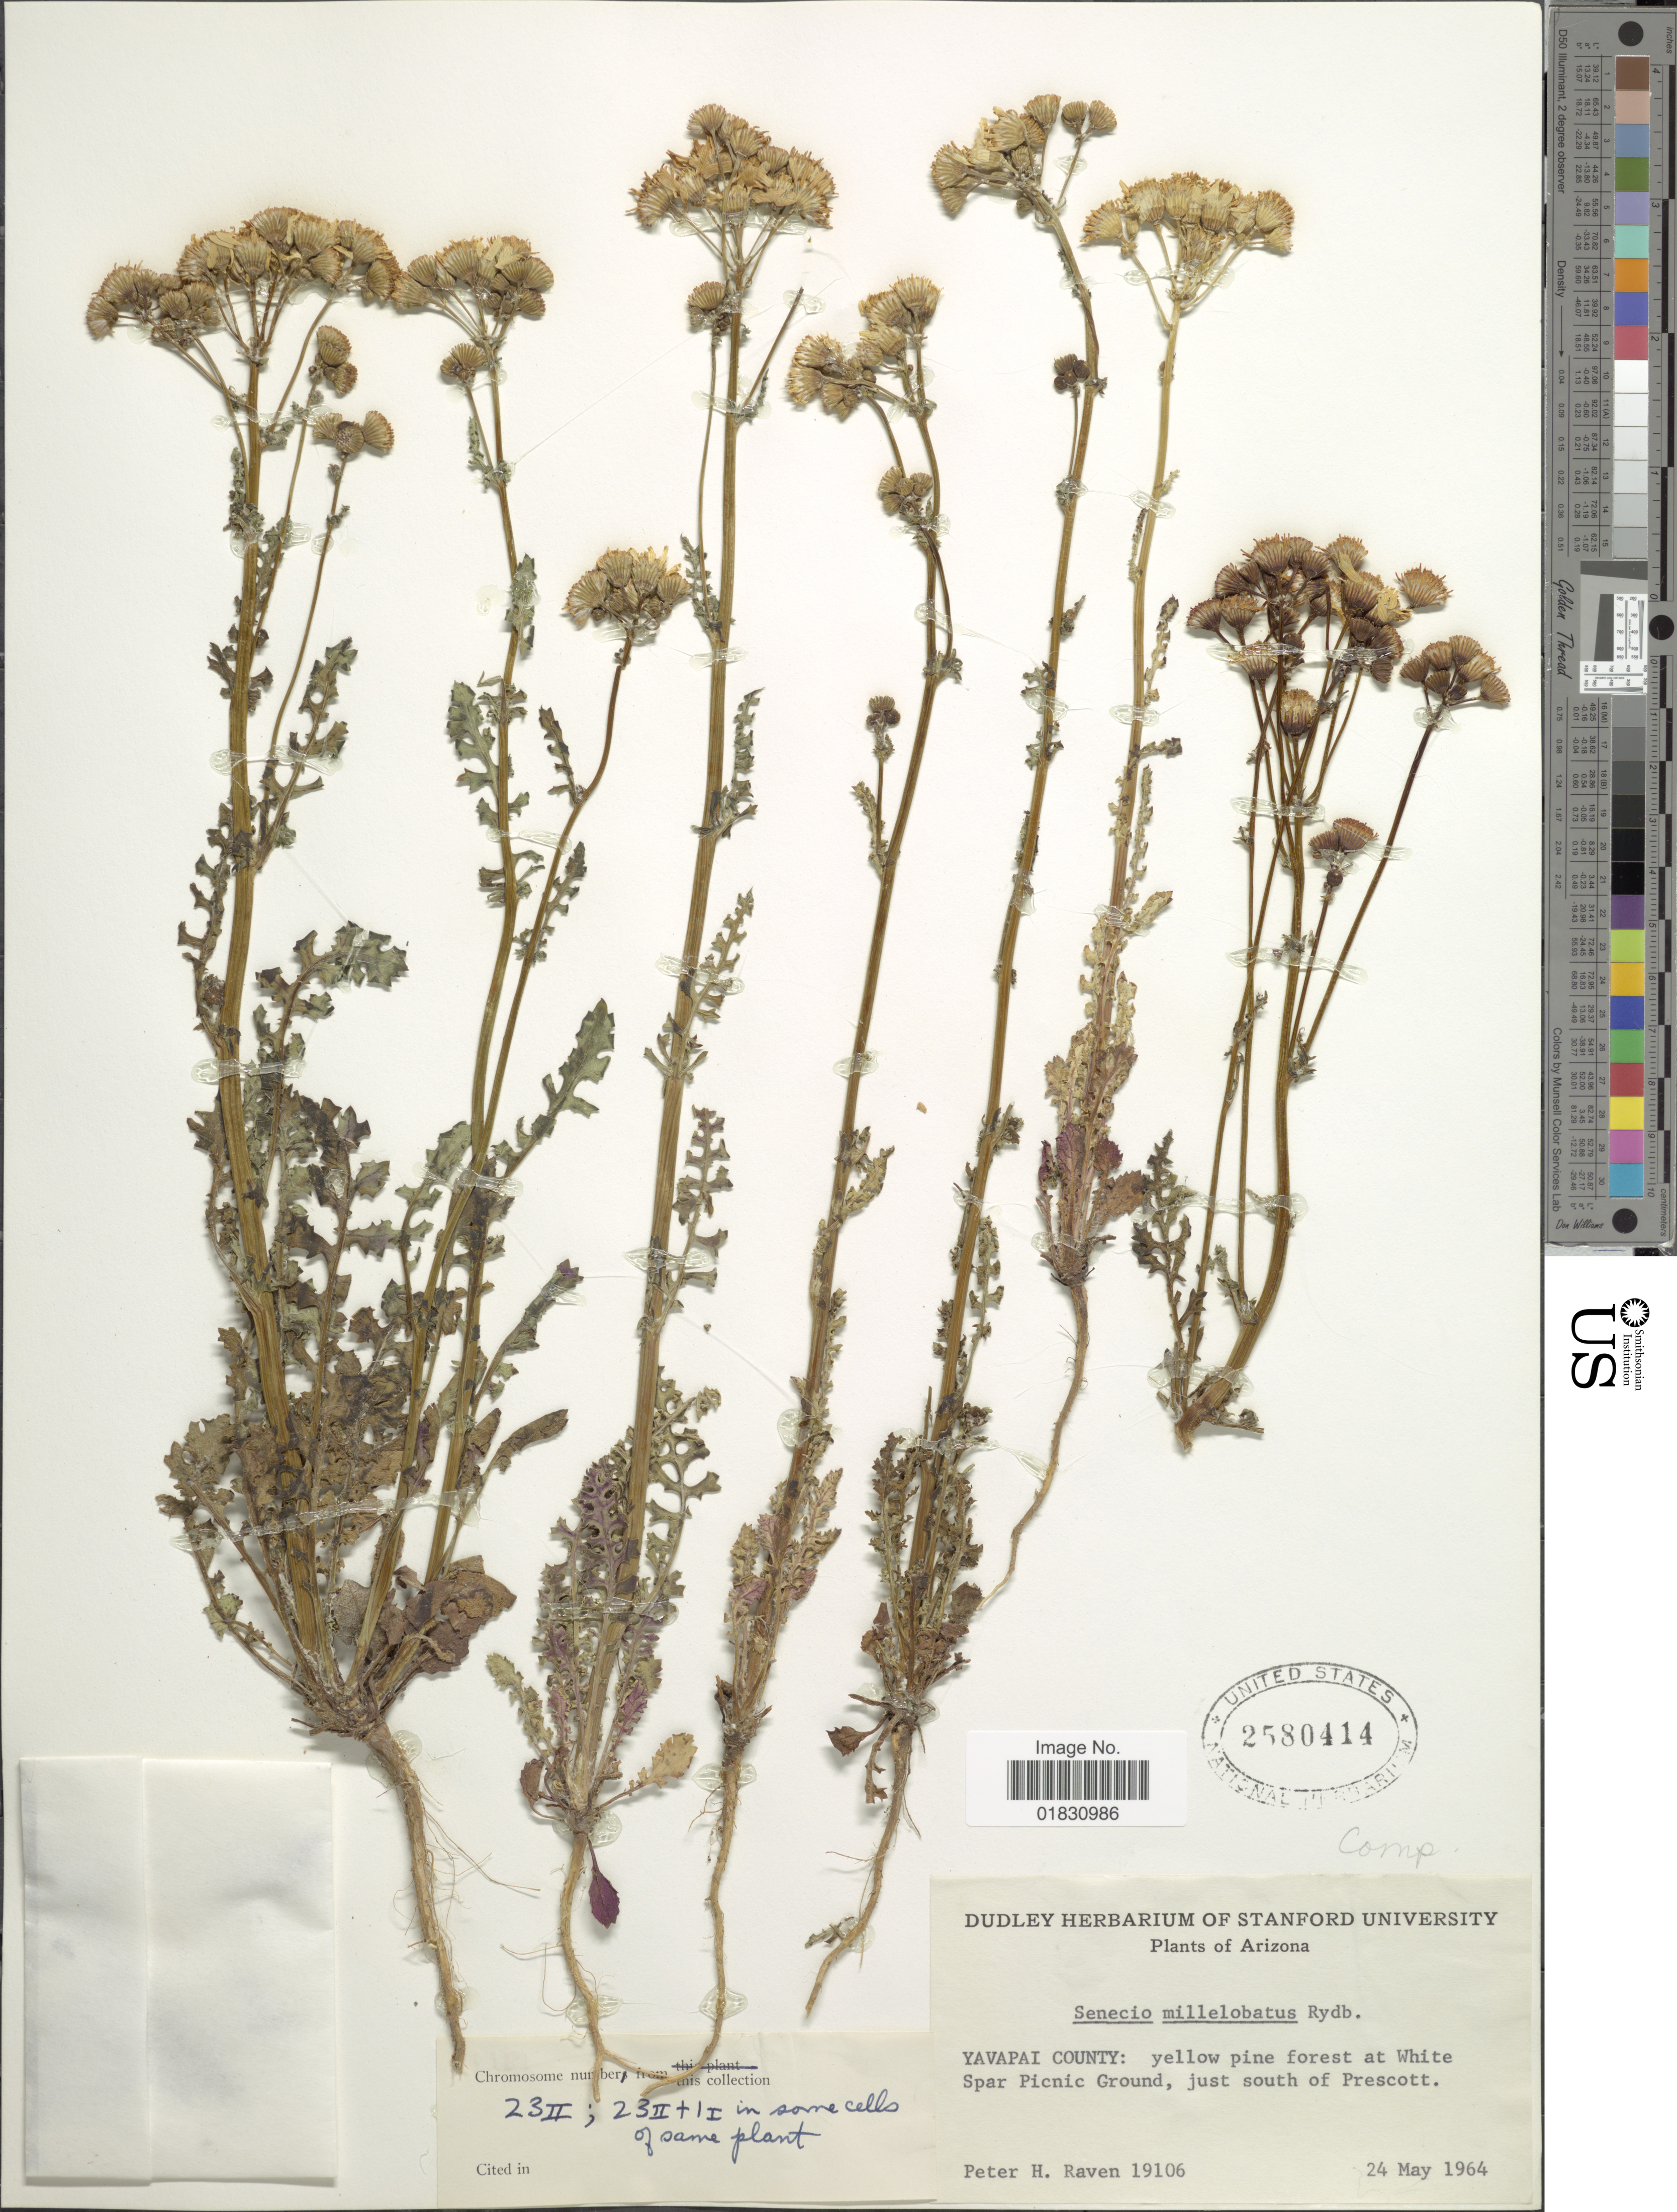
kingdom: Plantae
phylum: Tracheophyta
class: Magnoliopsida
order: Asterales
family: Asteraceae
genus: Packera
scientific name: Packera millelobata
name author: (Rydb.) W.A. Weber & Á. Löve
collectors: P. Raven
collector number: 19106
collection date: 1964-05-24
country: United States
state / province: Arizona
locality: Yavapai County: yellow pine forest at White Spar Picnic Ground, just south of Prescott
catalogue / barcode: US 2580414